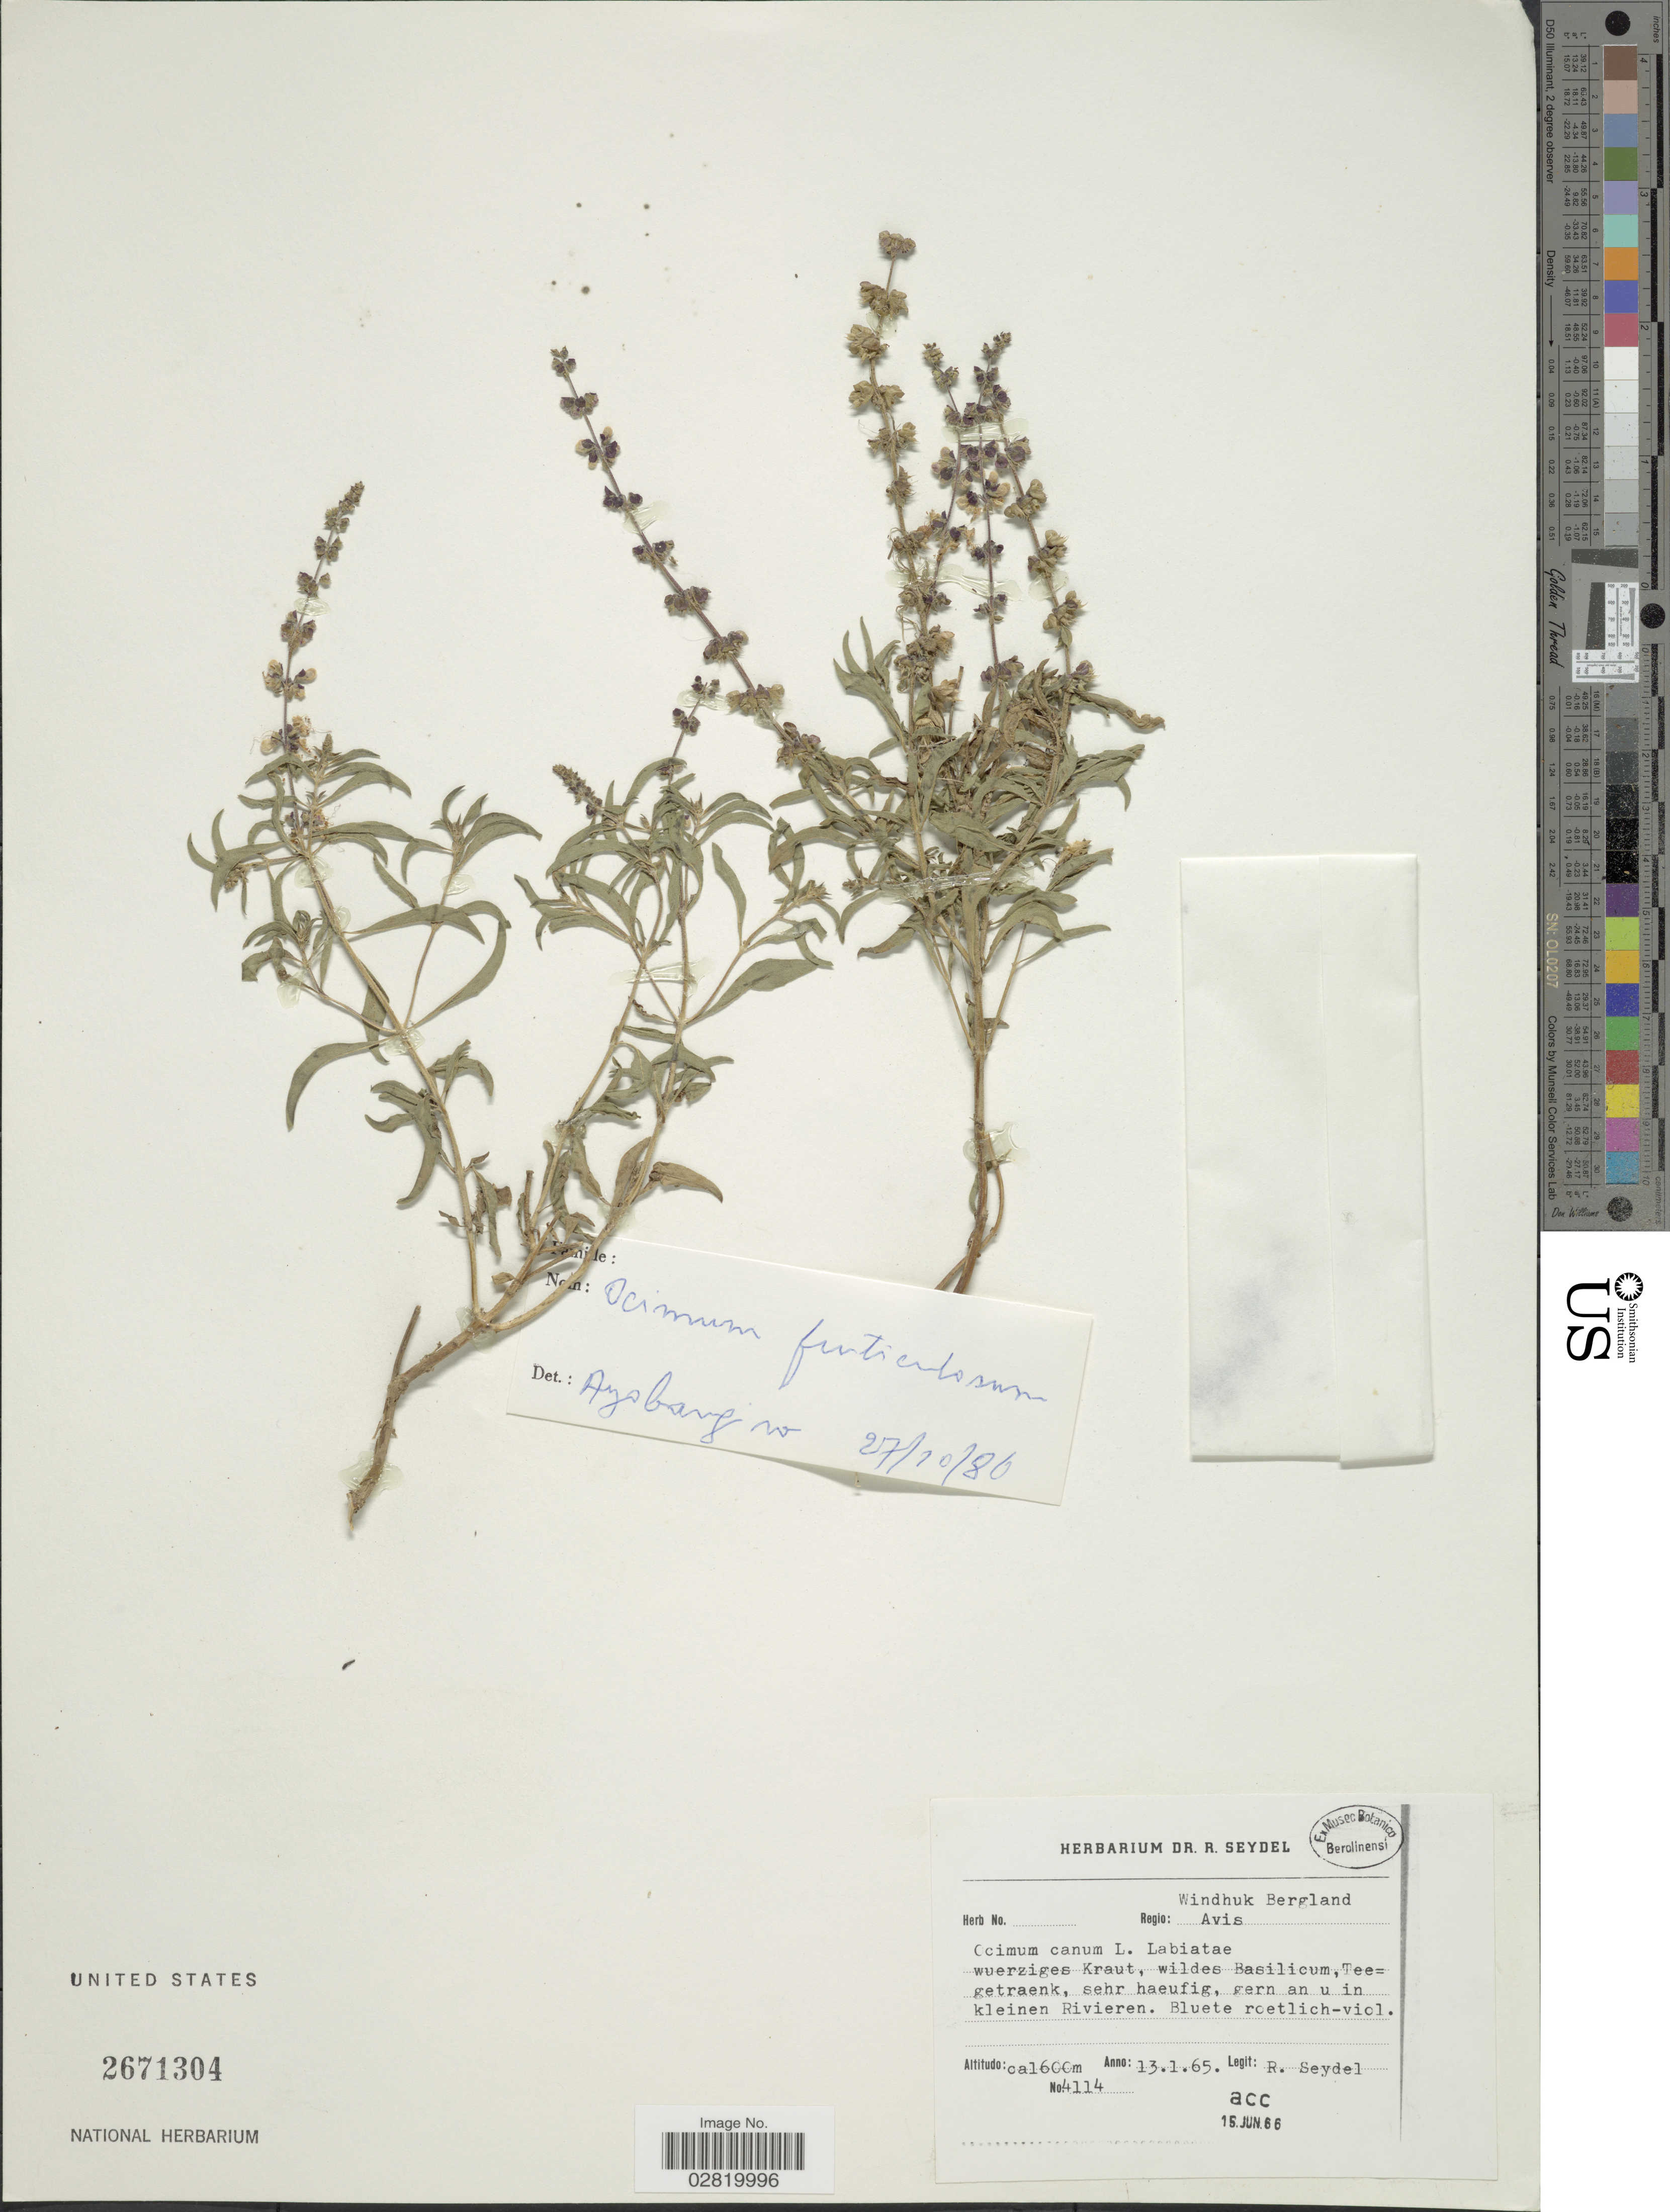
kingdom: Plantae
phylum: Tracheophyta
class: Magnoliopsida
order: Lamiales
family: Lamiaceae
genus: Ocimum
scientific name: Ocimum fruticulosum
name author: Burch.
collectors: R. Seydel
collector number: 4114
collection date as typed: Transcribed d/m/y: 13/1/65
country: Namibia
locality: Regio: Windhuk Bergland, Avis.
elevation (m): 1600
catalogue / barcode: US 2671304